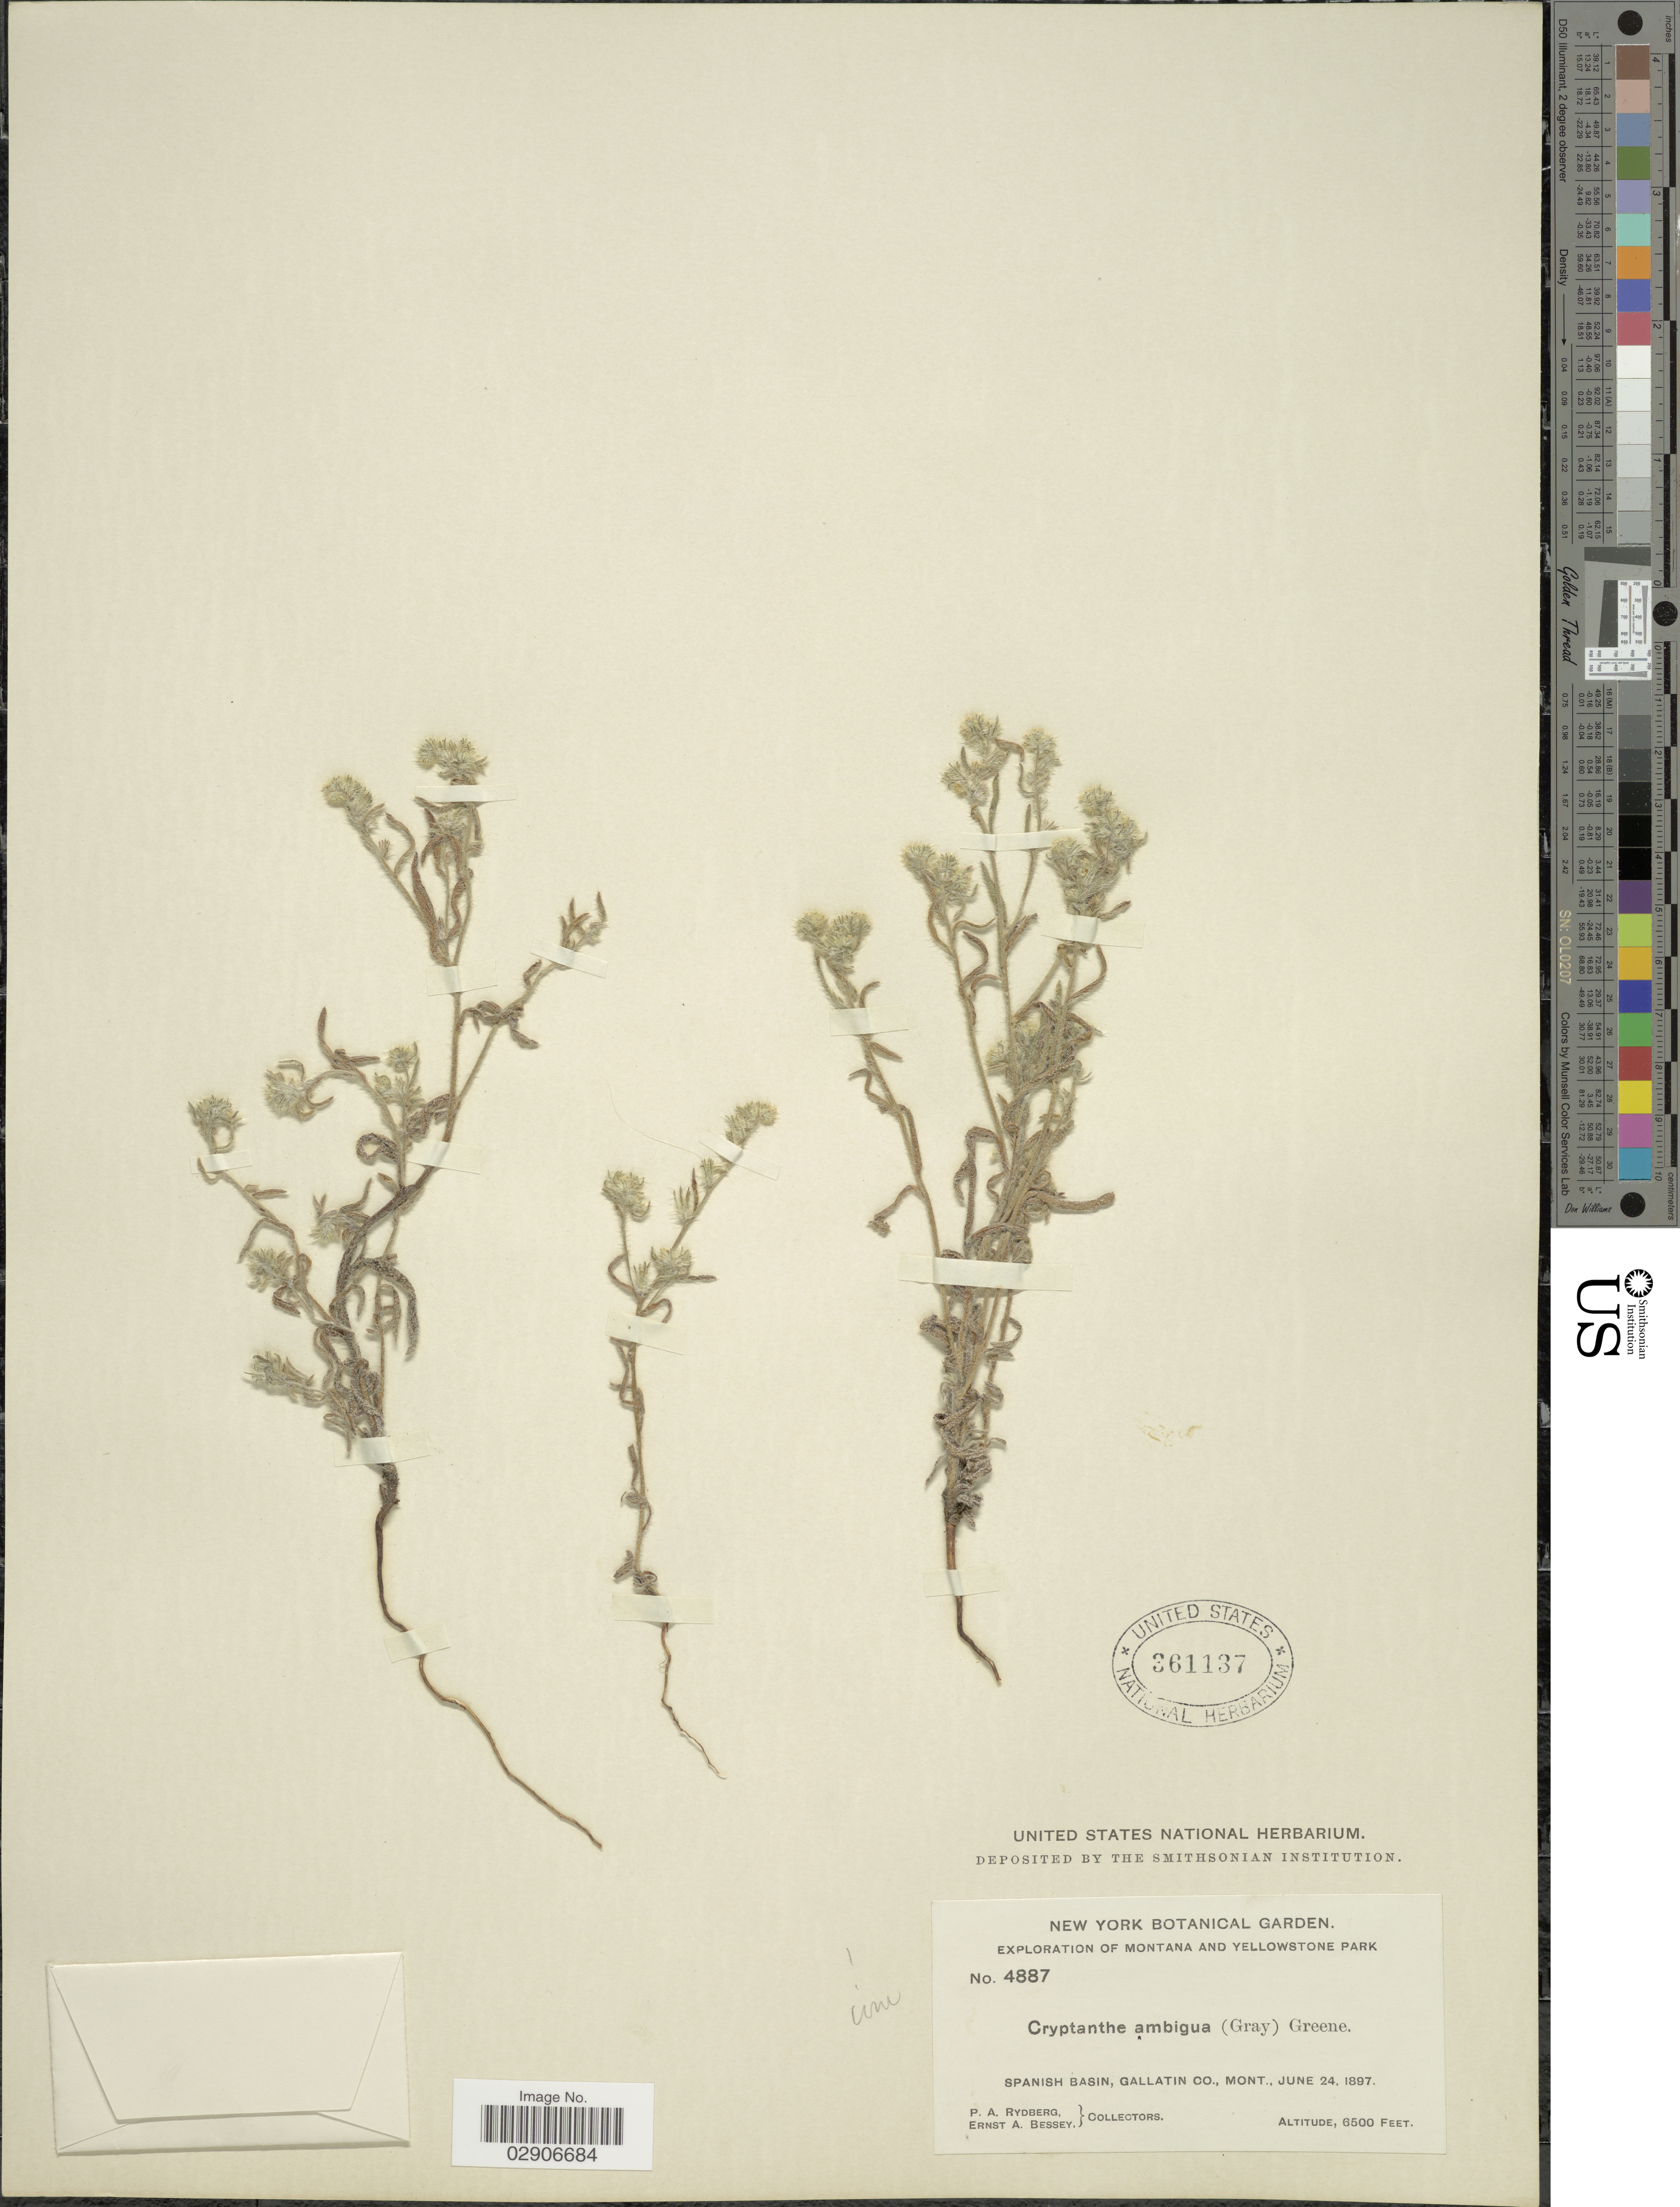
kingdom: Plantae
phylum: Tracheophyta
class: Magnoliopsida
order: Boraginales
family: Boraginaceae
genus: Cryptantha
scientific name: Cryptantha ambigua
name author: (A. Gray) Greene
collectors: P. A. Rydberg & E. A. Bessey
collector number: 4887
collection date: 1897-06-24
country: United States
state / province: Montana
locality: Spanish basin, Gallatin Co., Mont. Montana and Yellowstone Park.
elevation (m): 1981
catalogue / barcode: US 361137